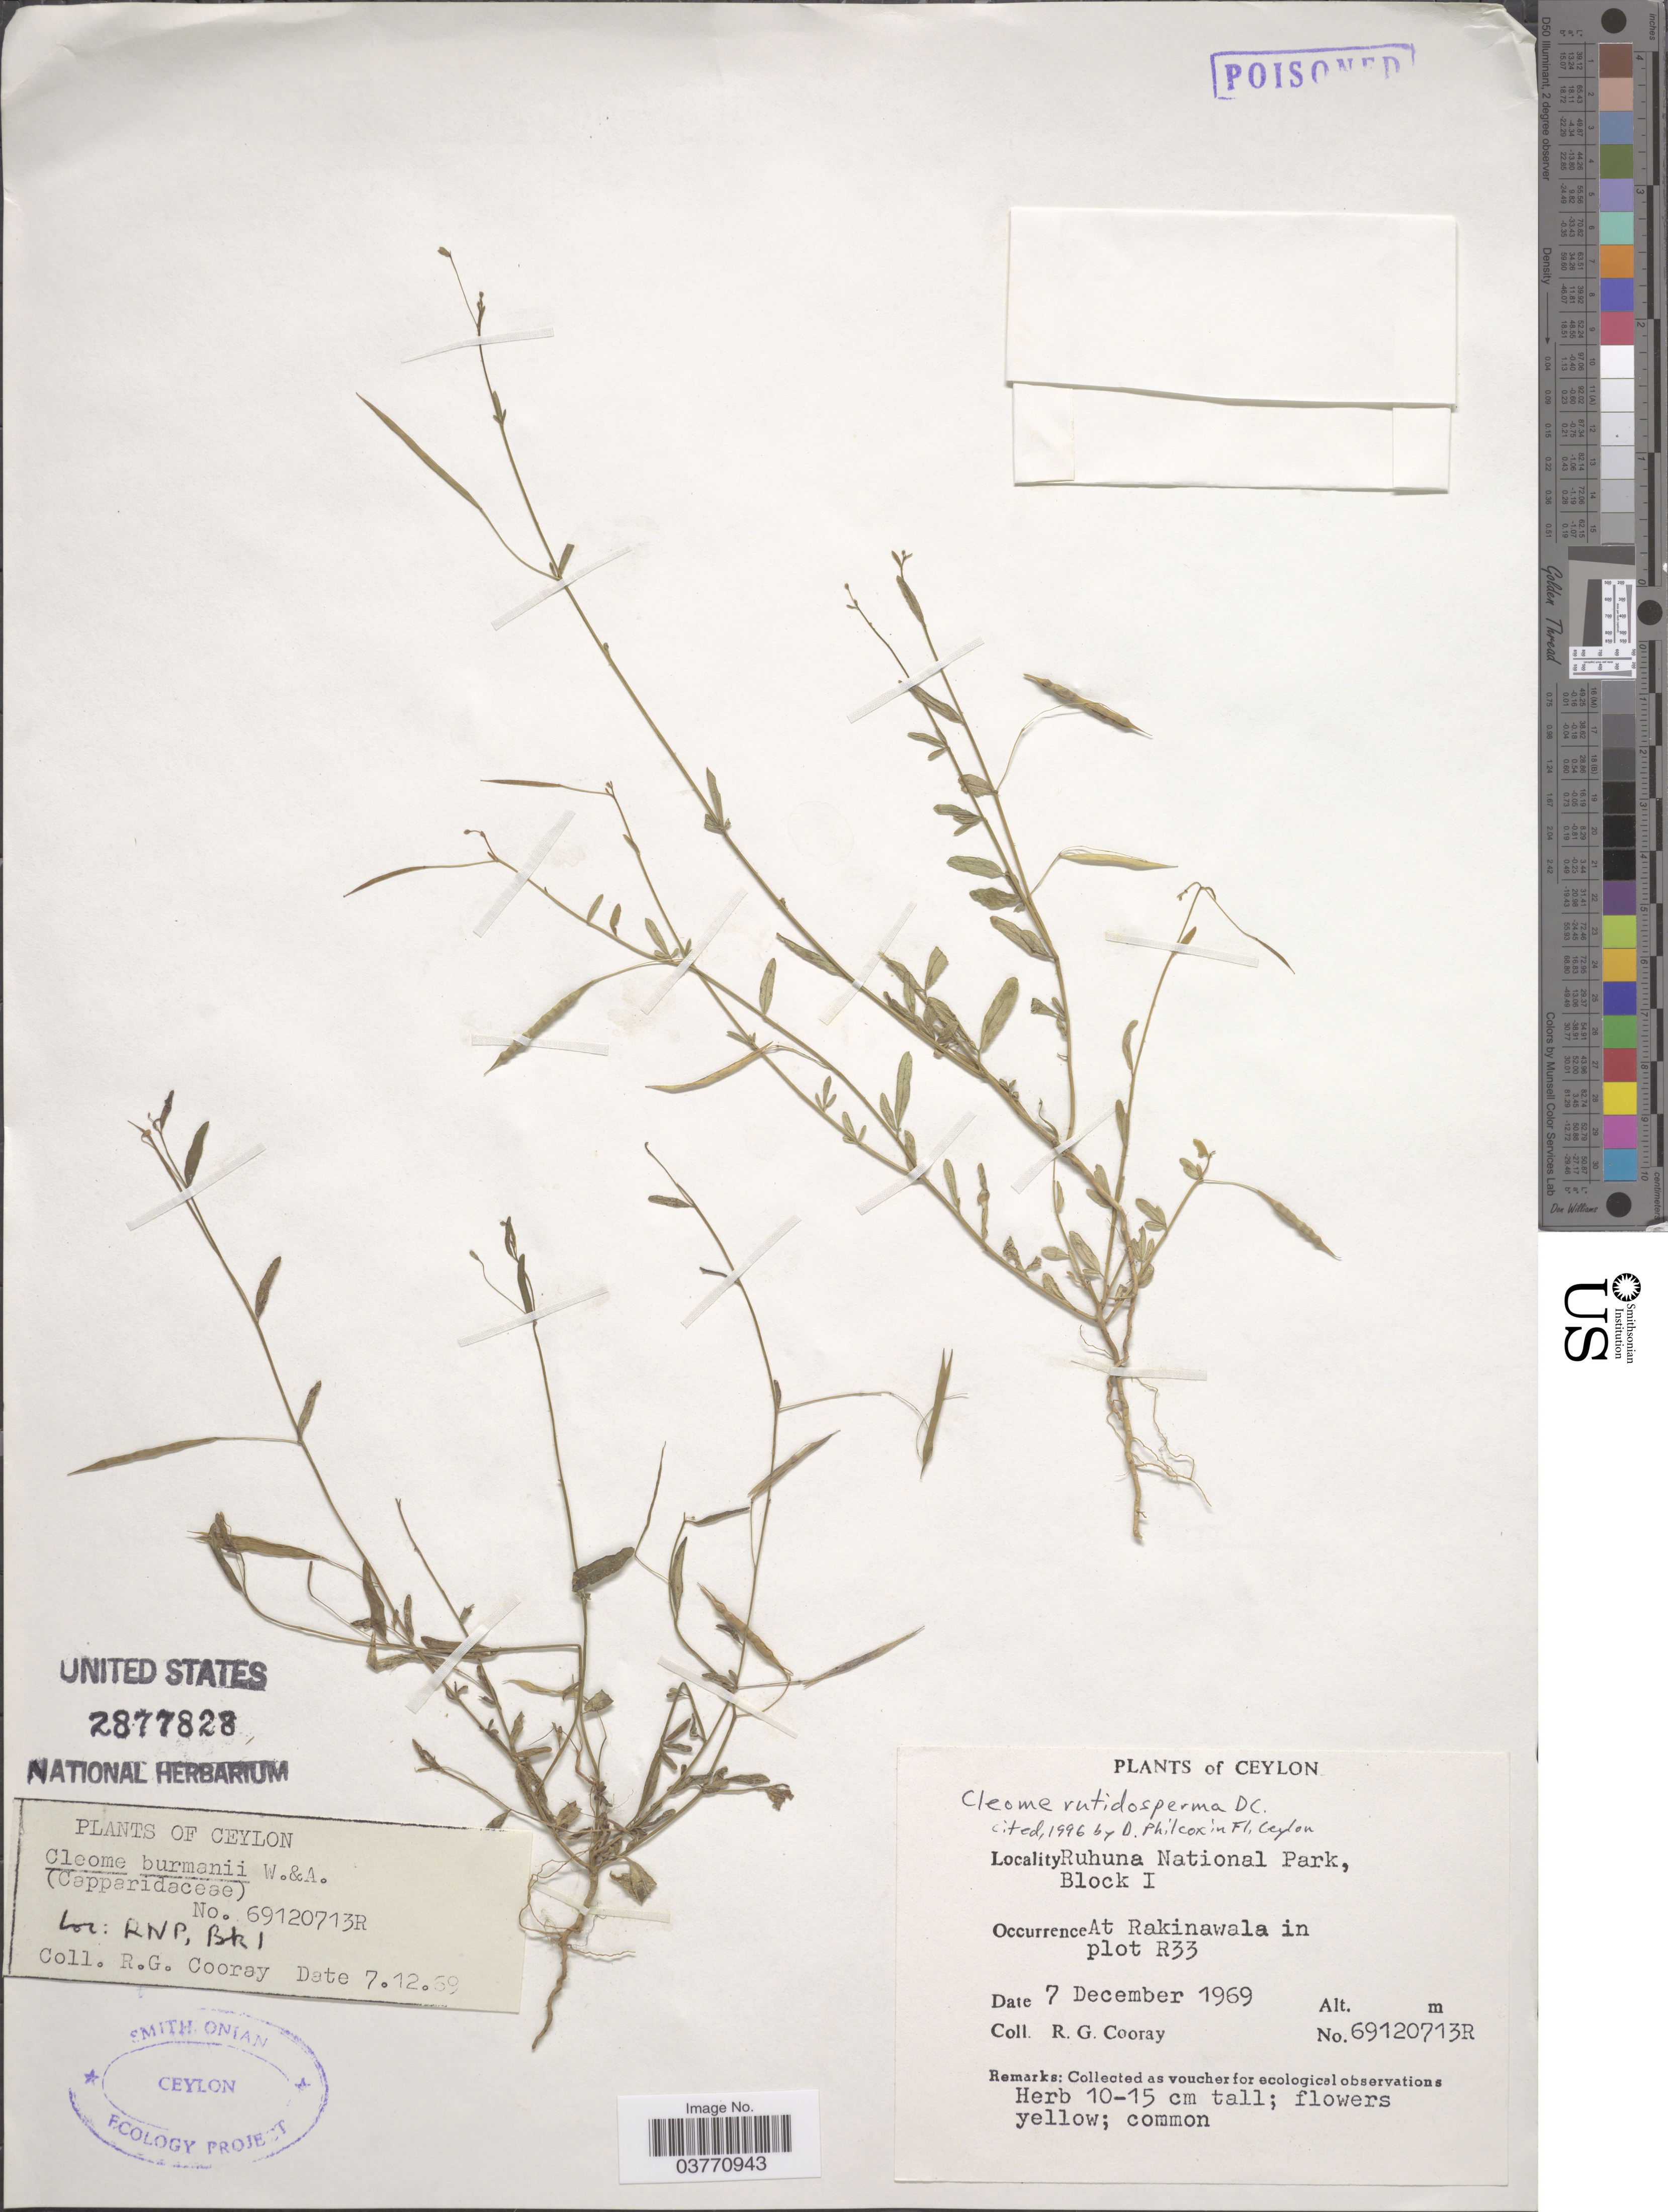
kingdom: Plantae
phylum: Tracheophyta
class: Magnoliopsida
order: Brassicales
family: Cleomaceae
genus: Corynandra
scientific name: Corynandra aspera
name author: (J. Koenig ex DC.) Roalson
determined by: Strong, Mark T., (BOT), Smithsonian Institution - National Museum of Natural History (UNITED STATES)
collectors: R. Cooray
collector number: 69120713R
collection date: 1969-12-07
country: Sri Lanka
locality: Ceylon. Ruhuna National Park, Block 1. At Rakinawala in plot R33.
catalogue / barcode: US 2877828